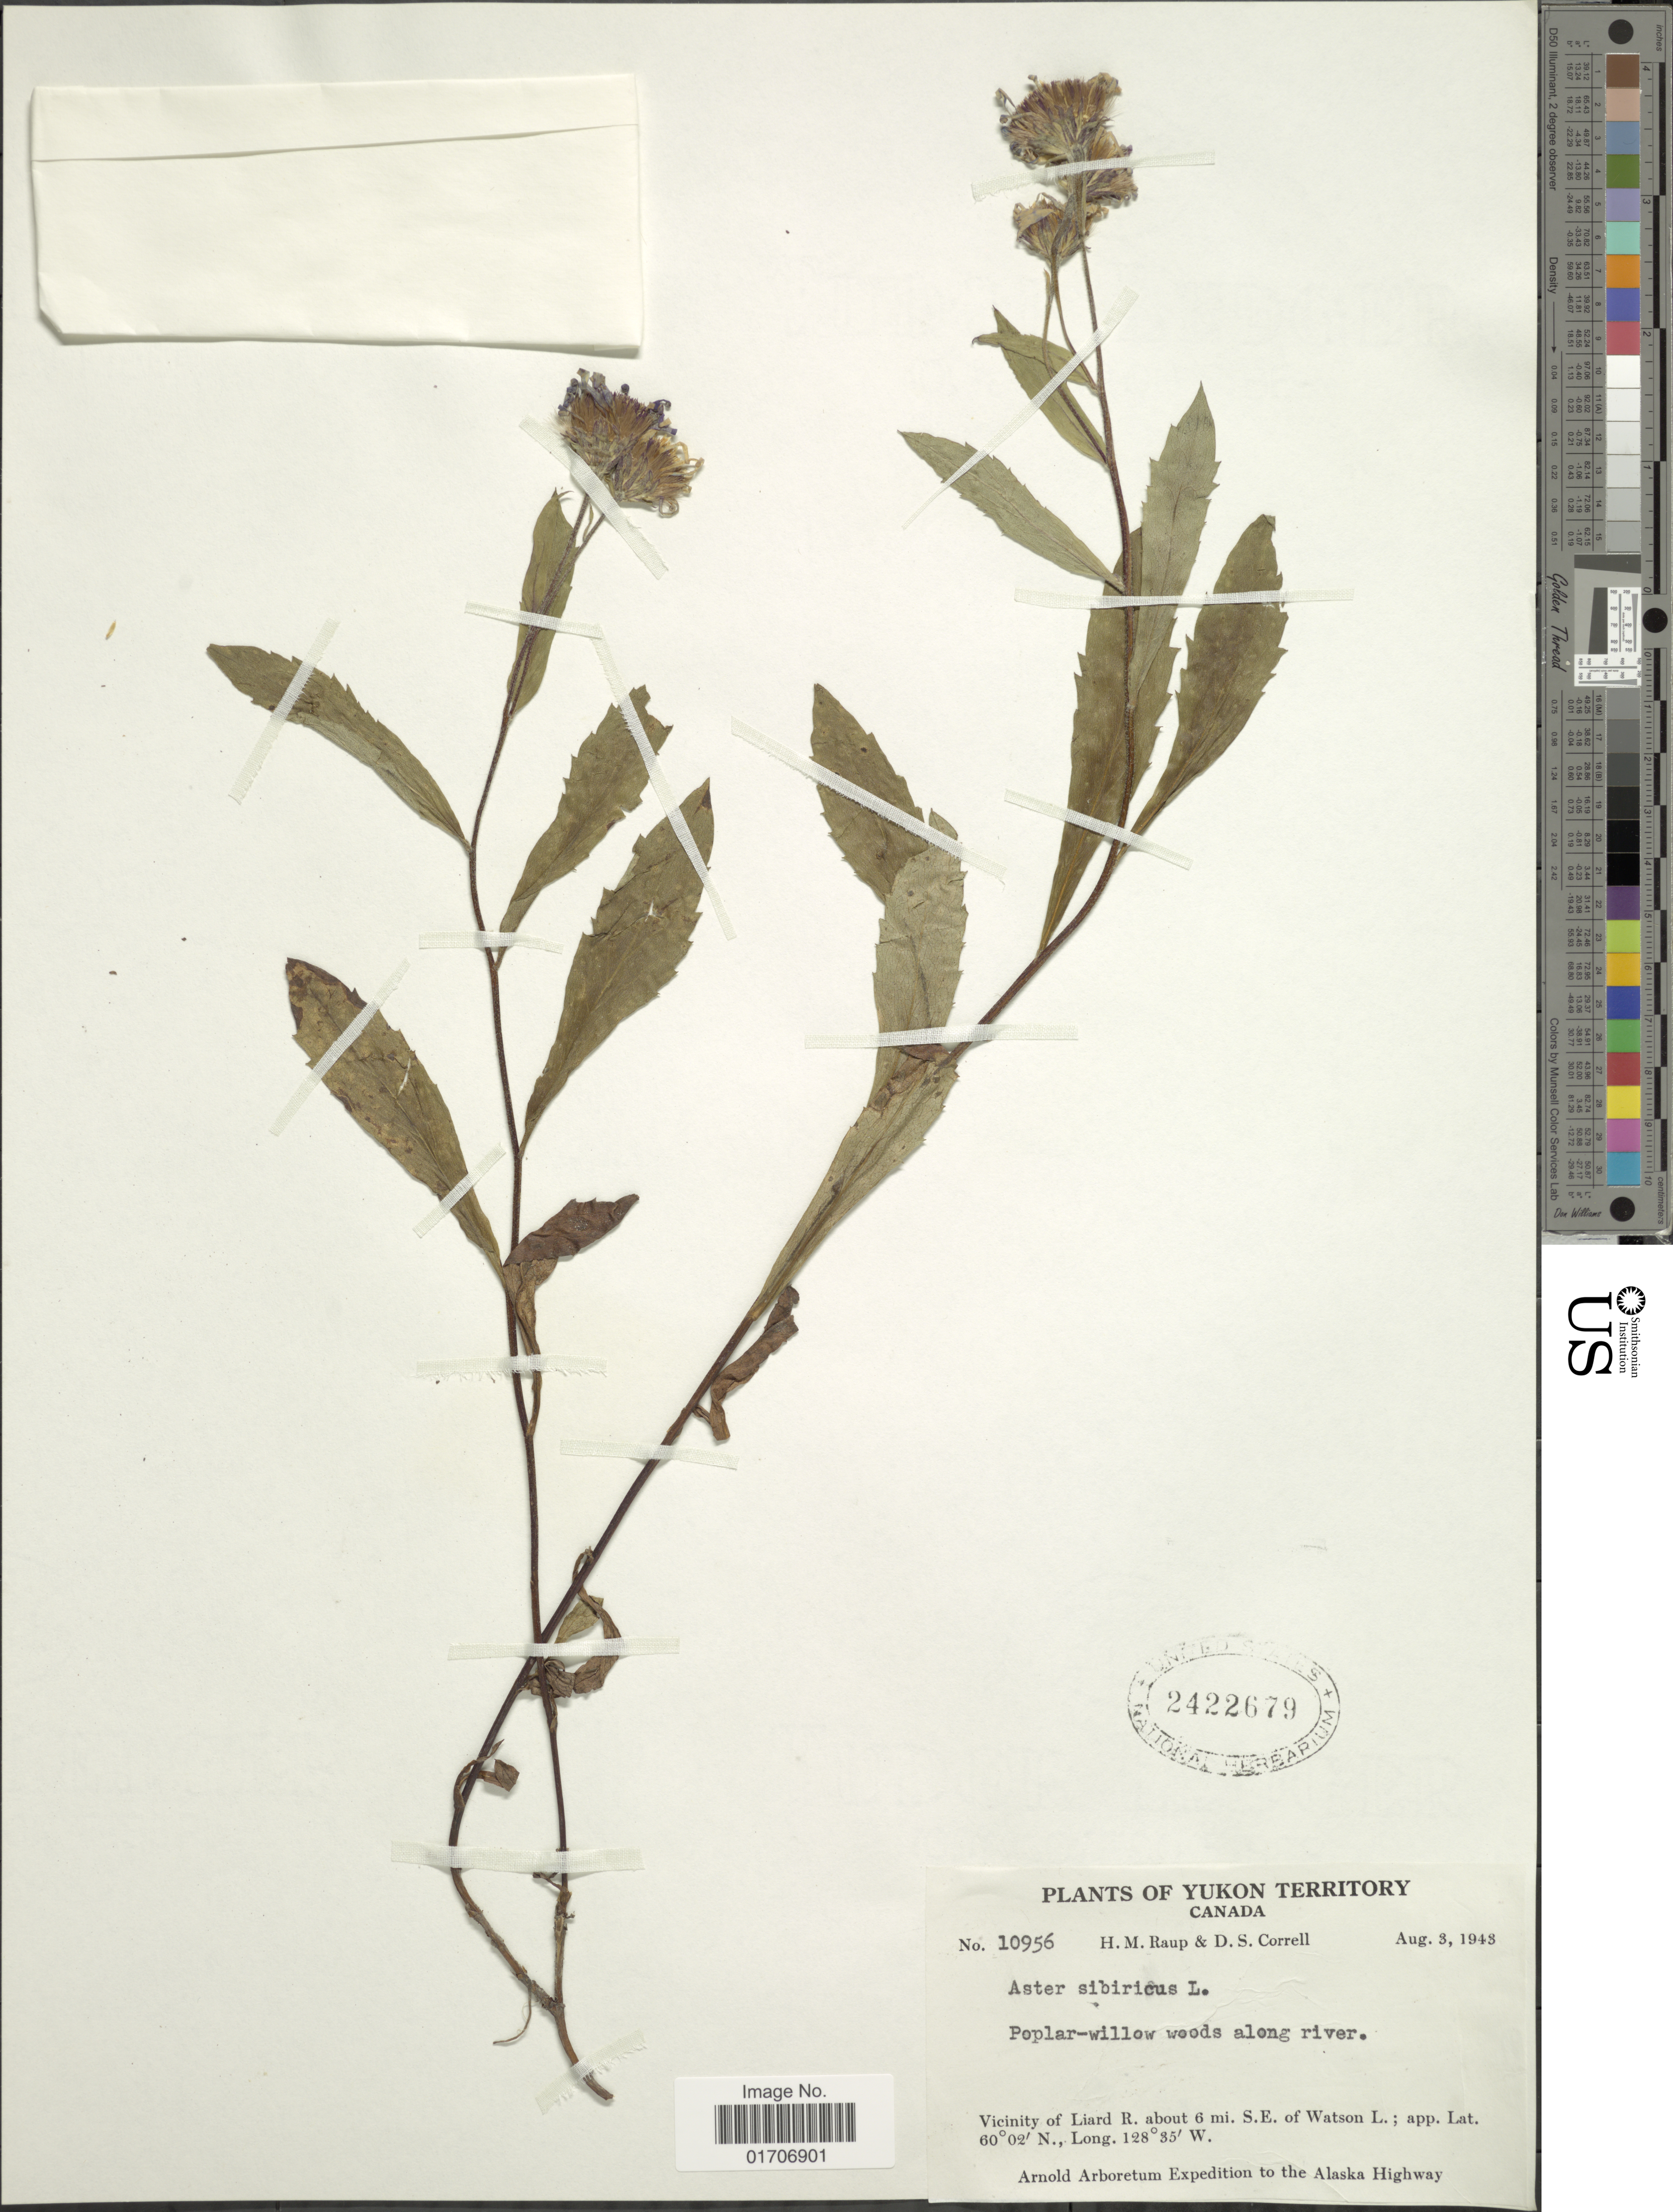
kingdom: Plantae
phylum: Tracheophyta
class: Magnoliopsida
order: Asterales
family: Asteraceae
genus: Eurybia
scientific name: Eurybia sibirica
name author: (L.) G.L. Nesom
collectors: H. Raup & D. S. Correll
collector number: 10956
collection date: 1943-08-03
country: Canada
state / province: Yukon Territory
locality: Vicinity of Liard R. about 6 mi. S.E. of Watson L.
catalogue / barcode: US 2422679